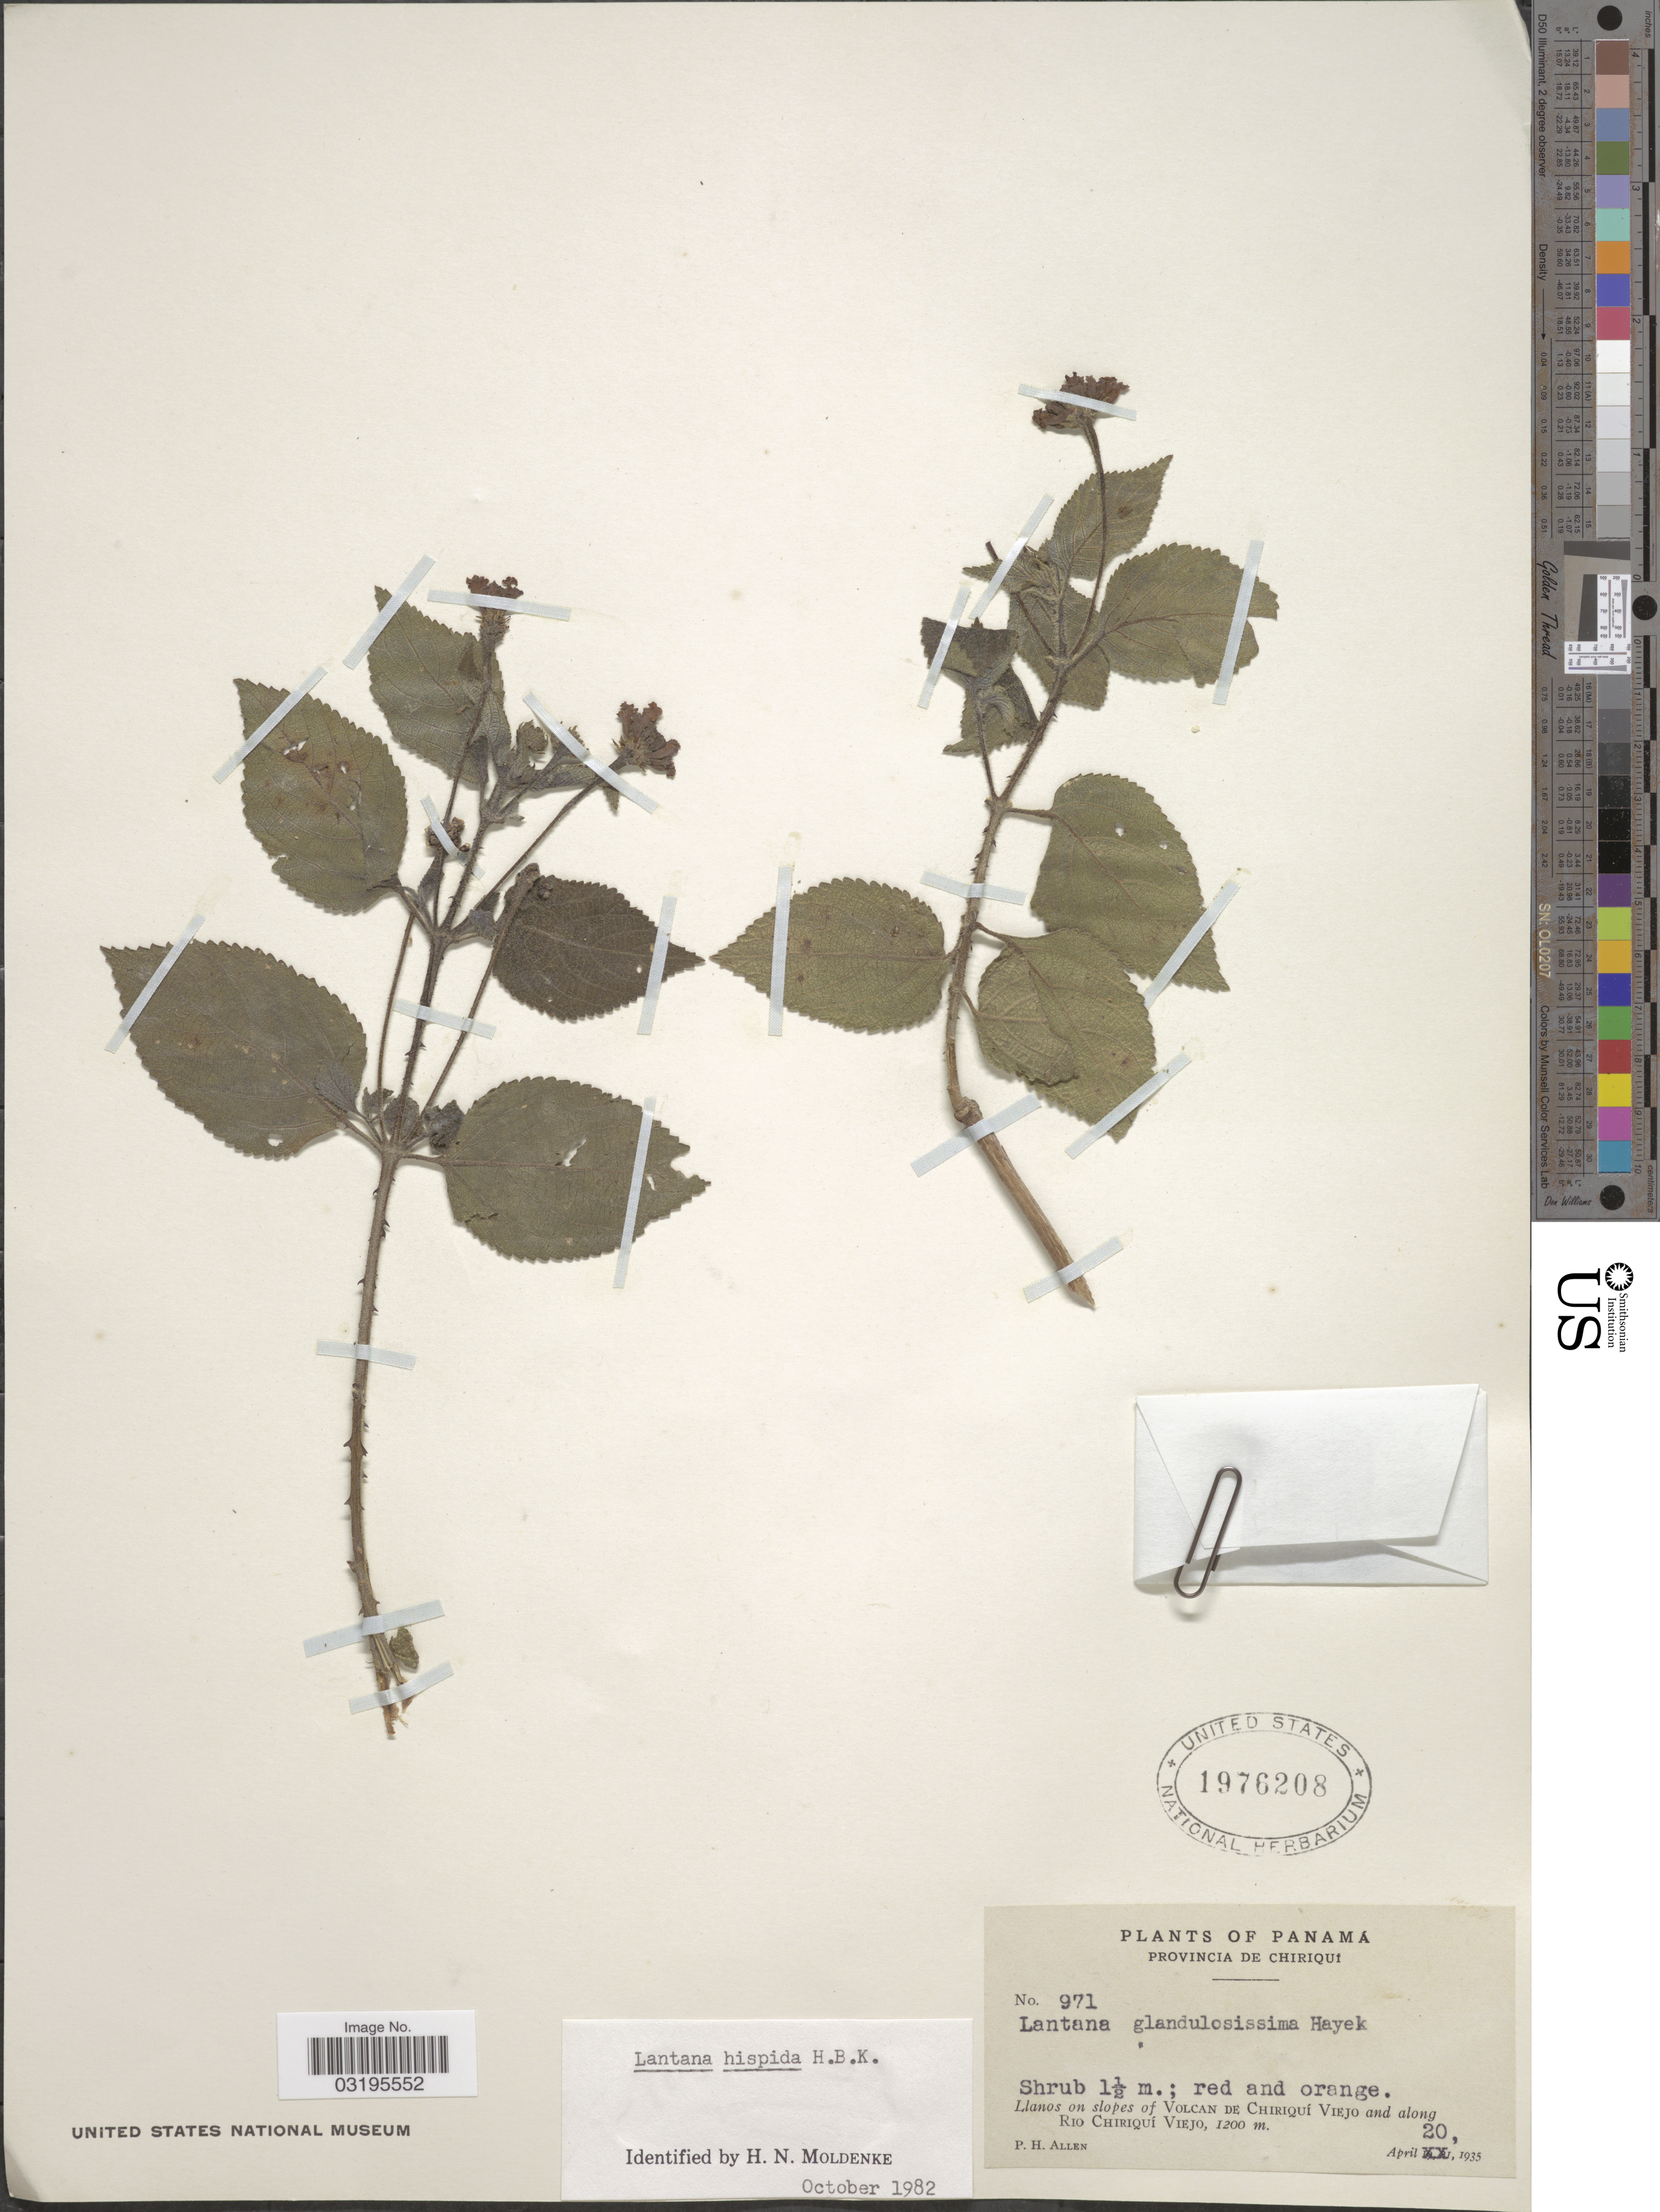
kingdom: Plantae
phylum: Tracheophyta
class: Magnoliopsida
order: Lamiales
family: Verbenaceae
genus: Lantana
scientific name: Lantana hispida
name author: Kunth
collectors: P. H. Allen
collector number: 971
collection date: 1935-04-20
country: Panama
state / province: Chiriqui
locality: Llanos on slopes of Volcan de Chiriquí Viejo and along Rio Chiriquí Viejo.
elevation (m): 1200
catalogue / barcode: US 1976208